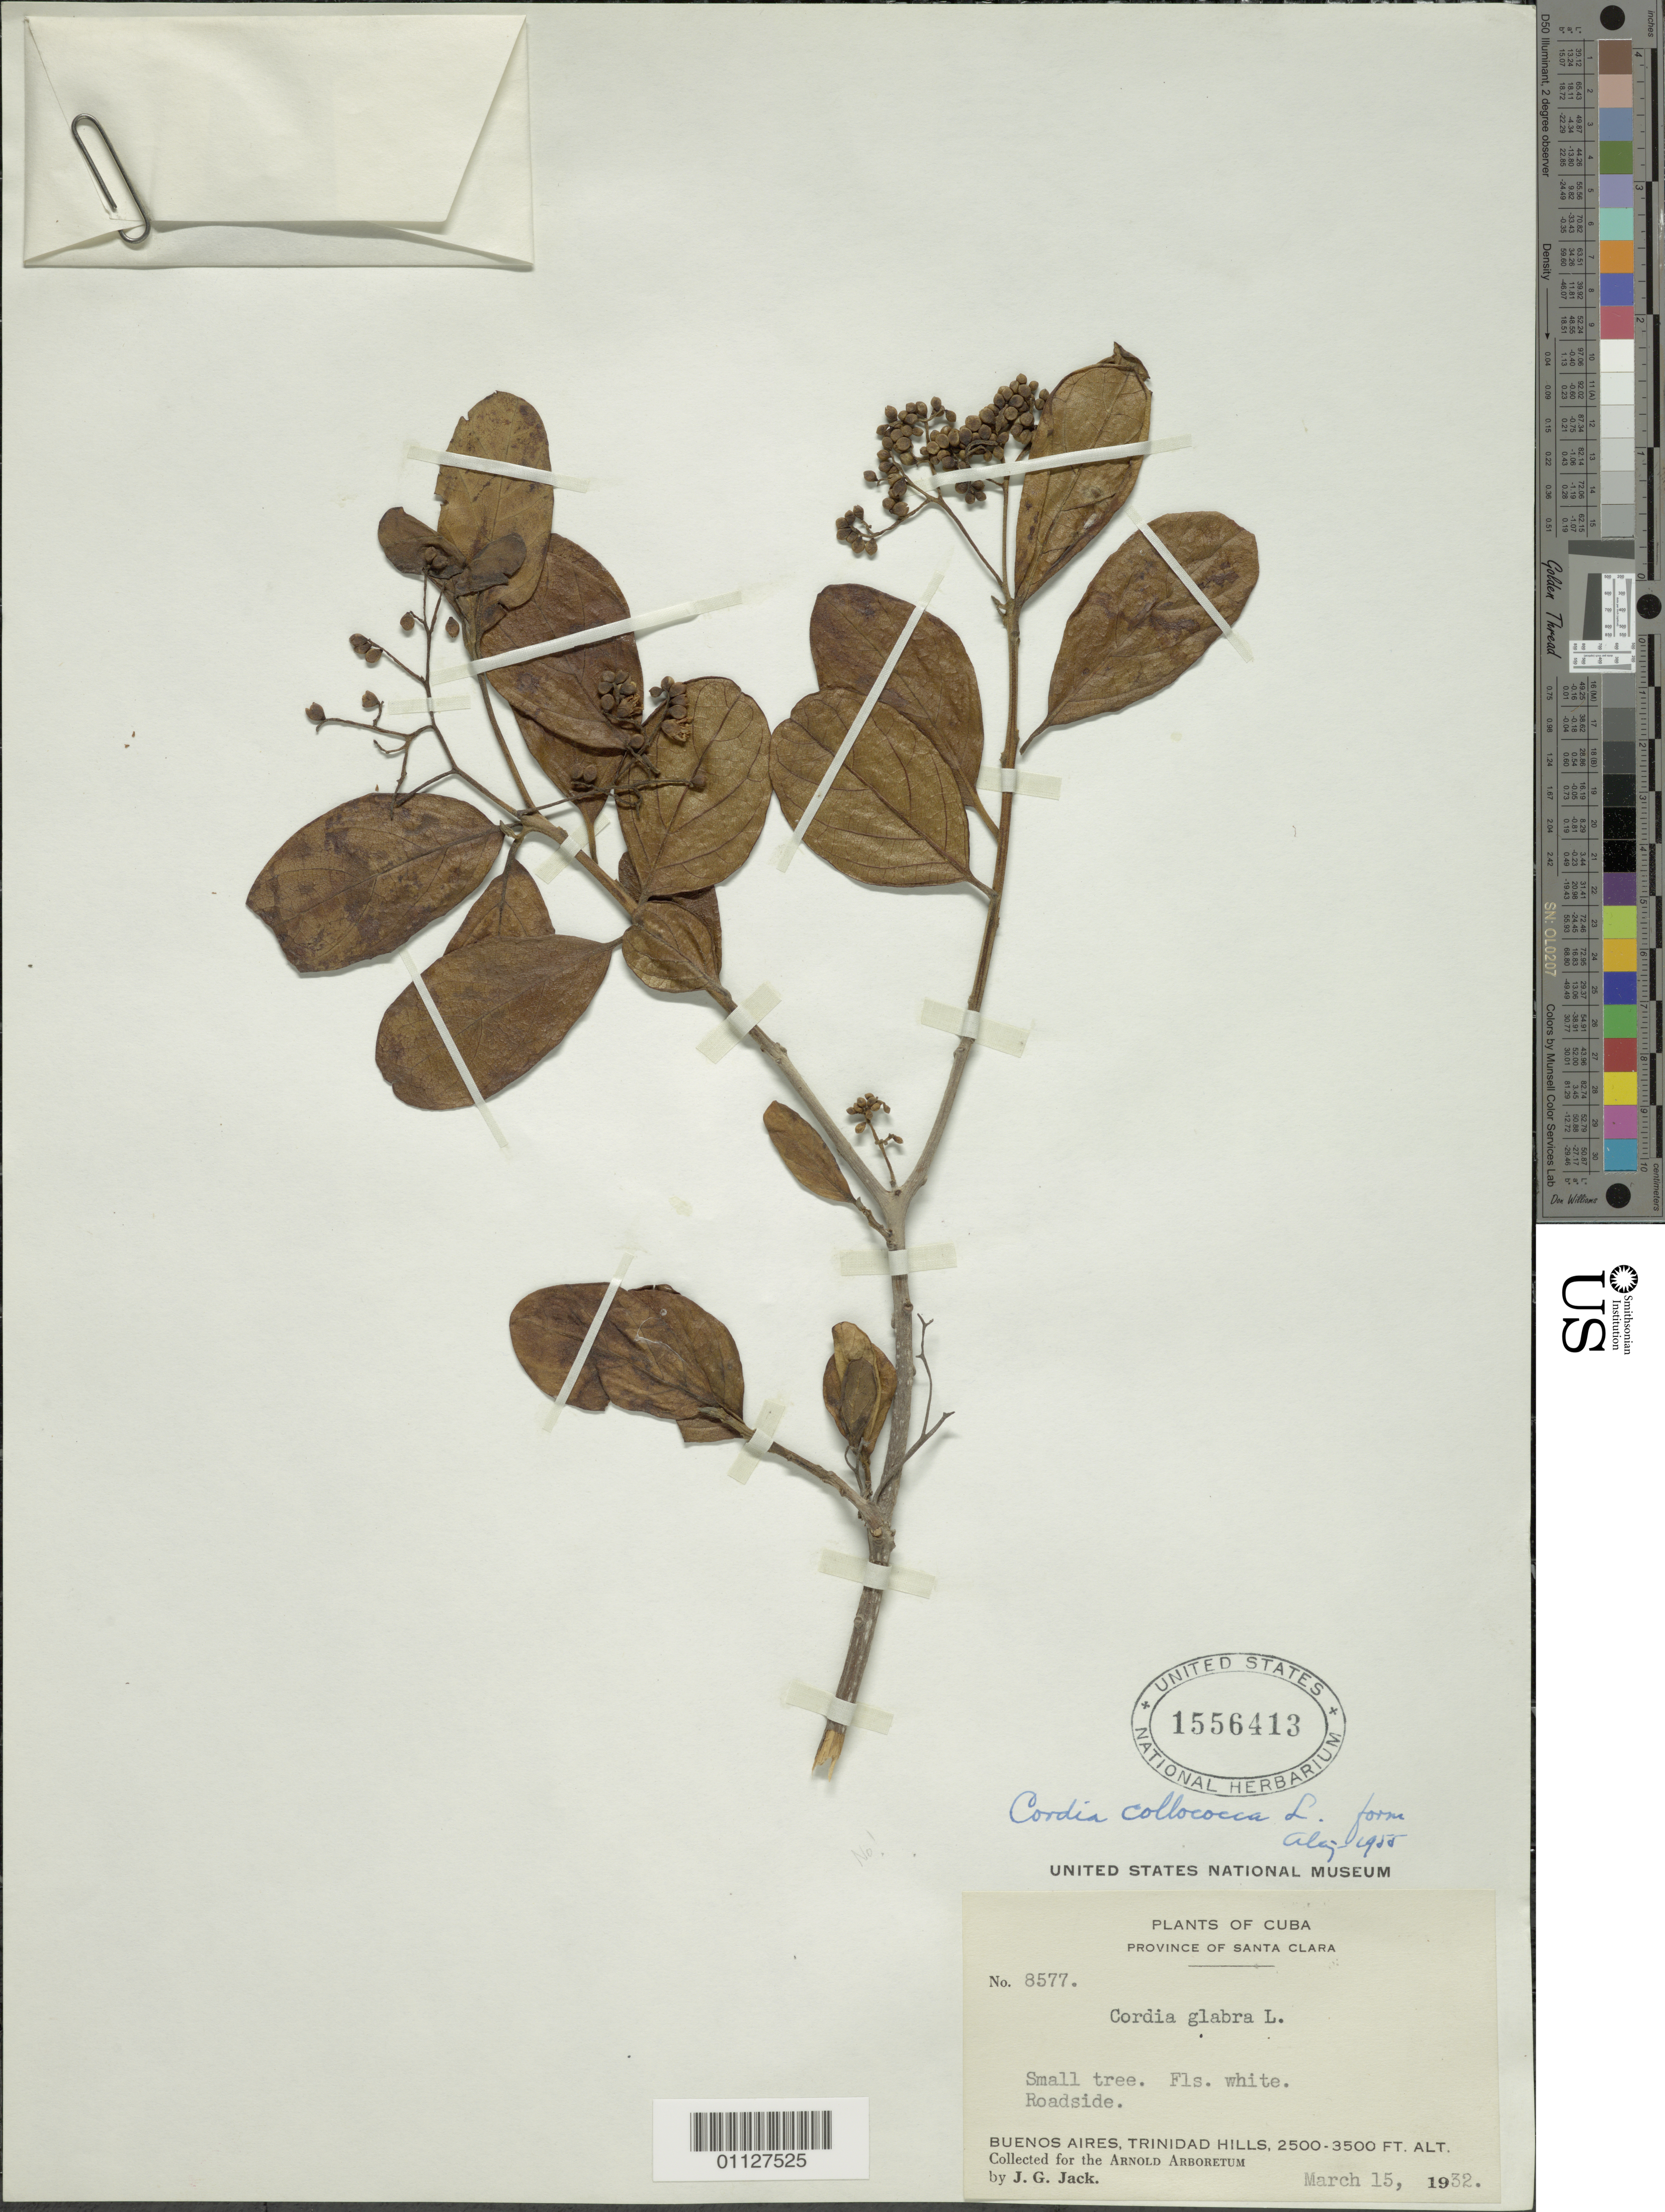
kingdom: Plantae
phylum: Tracheophyta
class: Magnoliopsida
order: Boraginales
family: Cordiaceae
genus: Cordia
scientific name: Cordia collococca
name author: L.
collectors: J. G. Jack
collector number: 8577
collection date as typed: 15 Mar 1932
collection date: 1932-03-15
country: Cuba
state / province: Sancti Spiritus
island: Cuba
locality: Buenos Aires, Trinidad Hills Roadside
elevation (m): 762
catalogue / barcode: US 1556413